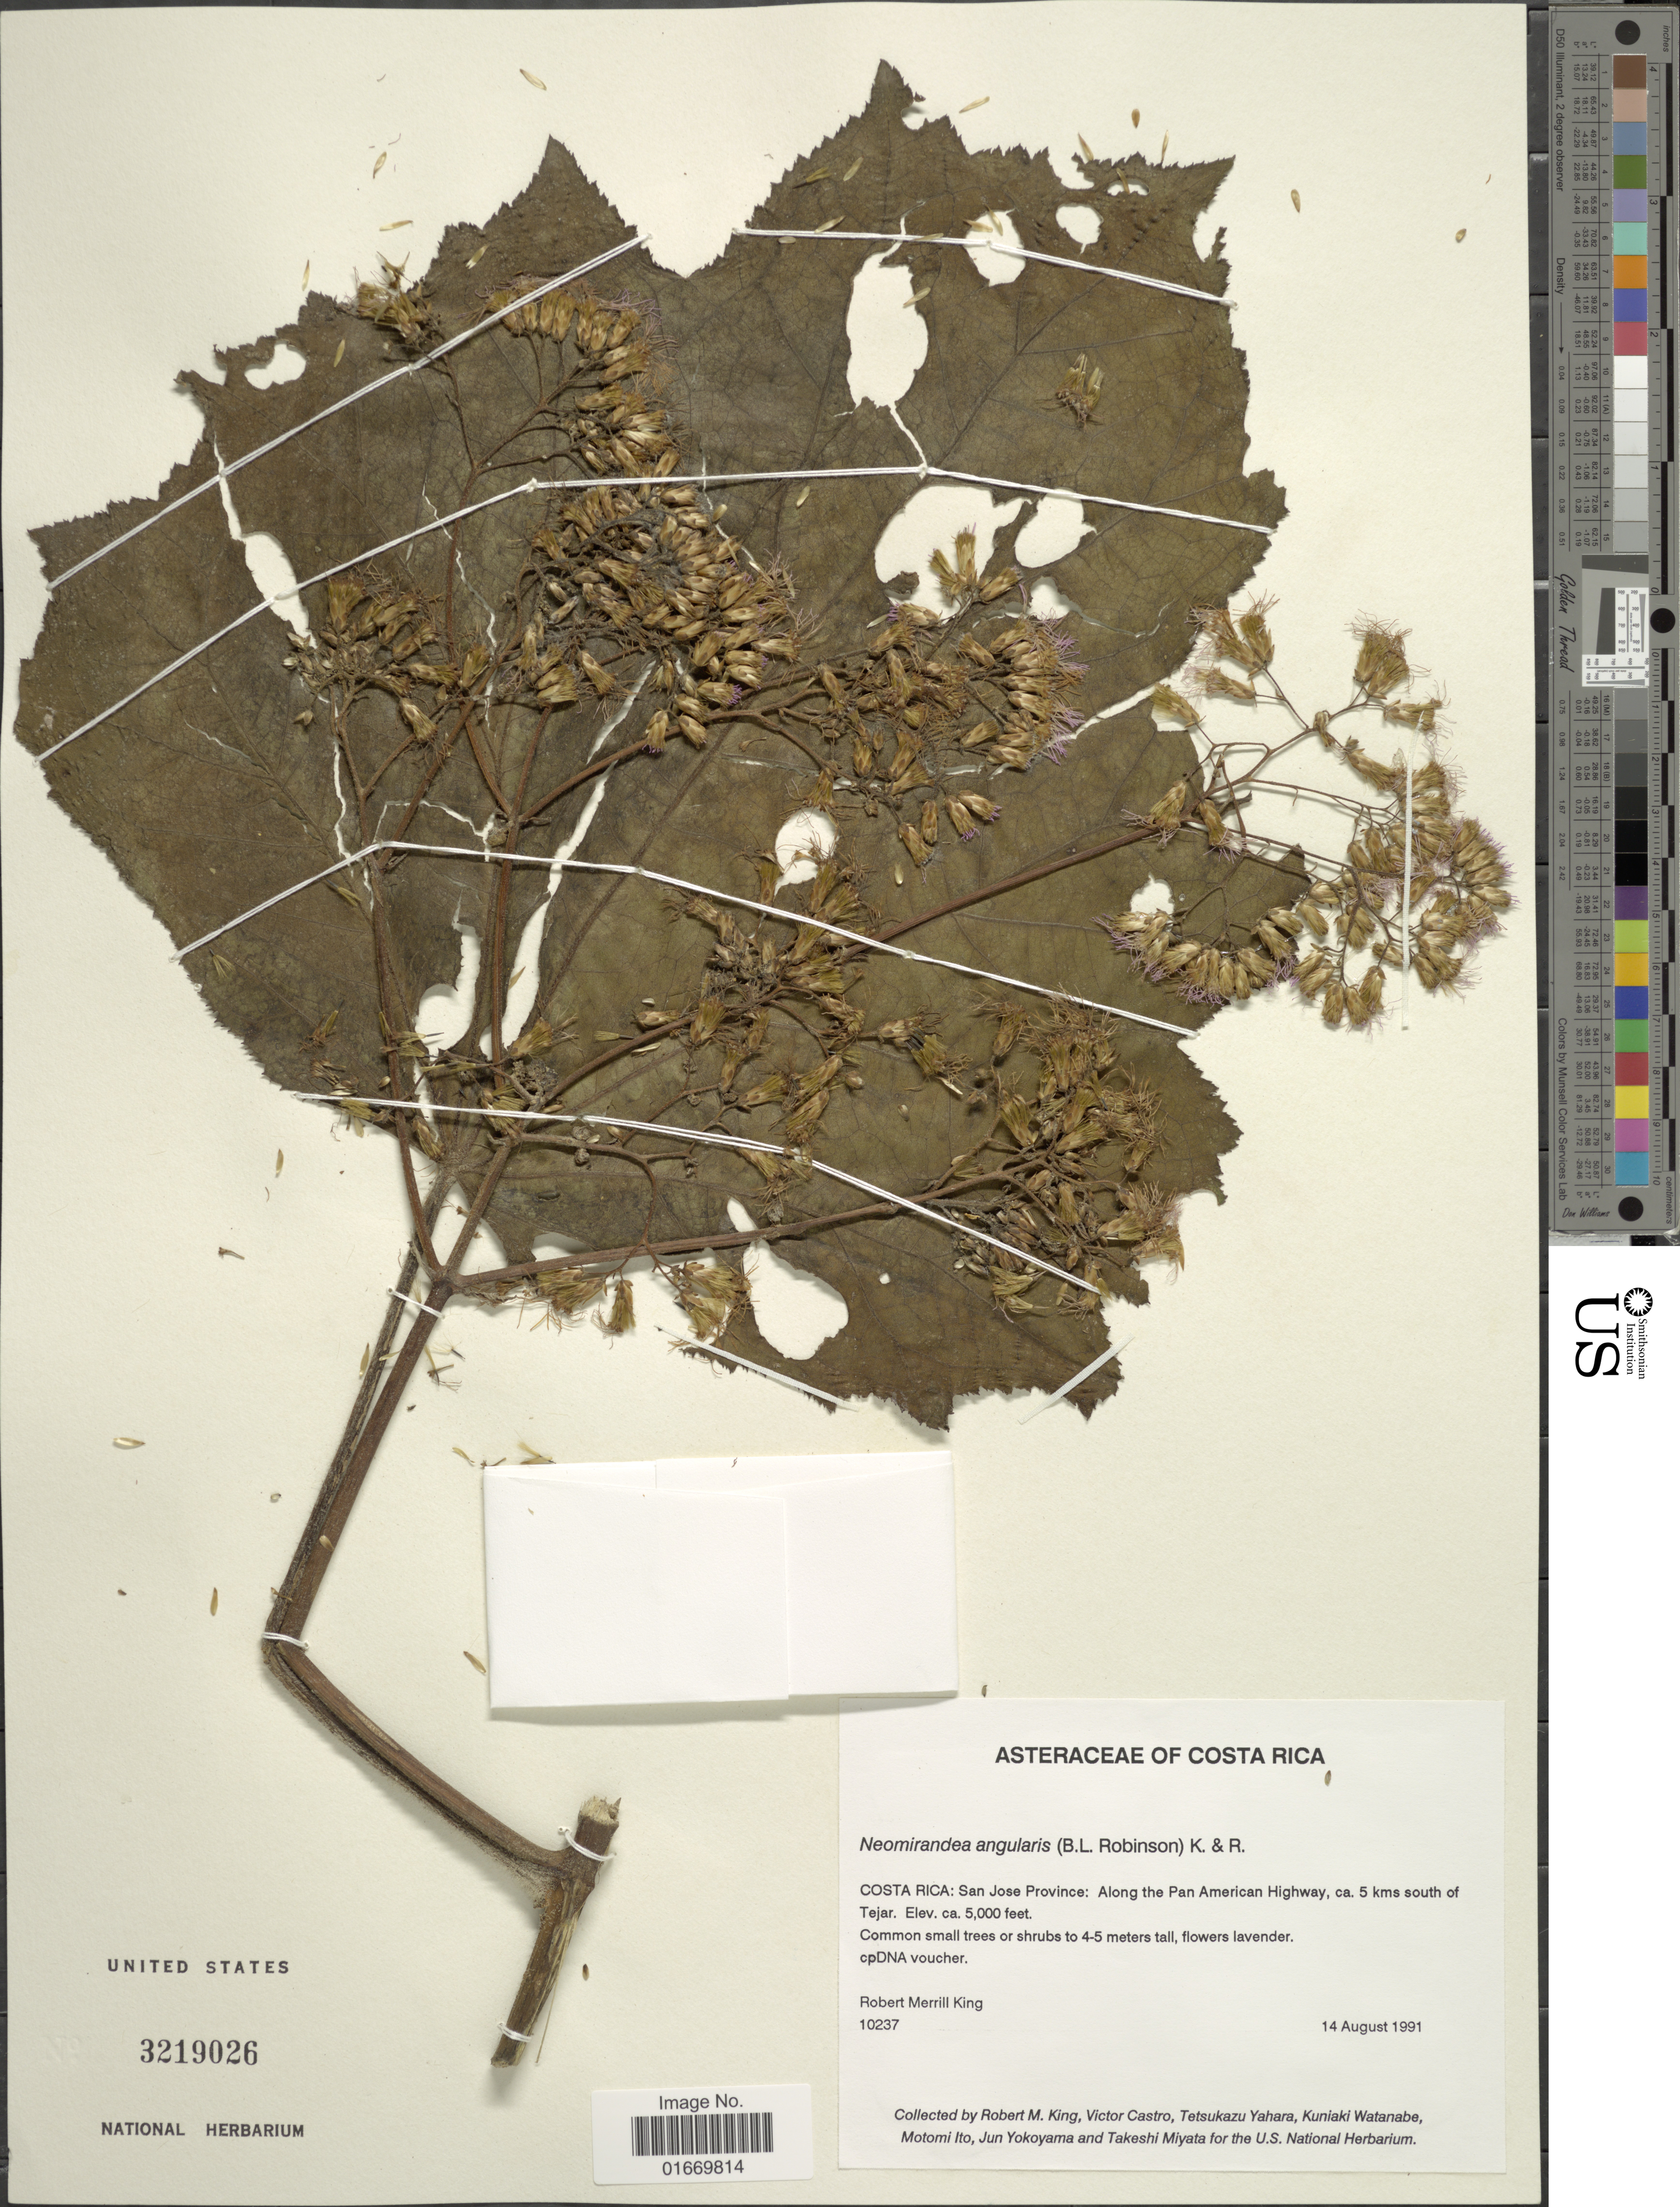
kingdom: Plantae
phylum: Tracheophyta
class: Magnoliopsida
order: Asterales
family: Asteraceae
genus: Neomirandea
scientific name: Neomirandea angularis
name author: (B.L. Rob.) R.M. King & H. Rob.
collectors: R. M. King, V. Castro, T. Yahara, K. Watanabe & et al.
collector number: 10237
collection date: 1991-08-14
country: Costa Rica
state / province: San José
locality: Along the Pan American Highway, ca 5 kms south of Tejar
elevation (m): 1524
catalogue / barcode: US 3219026